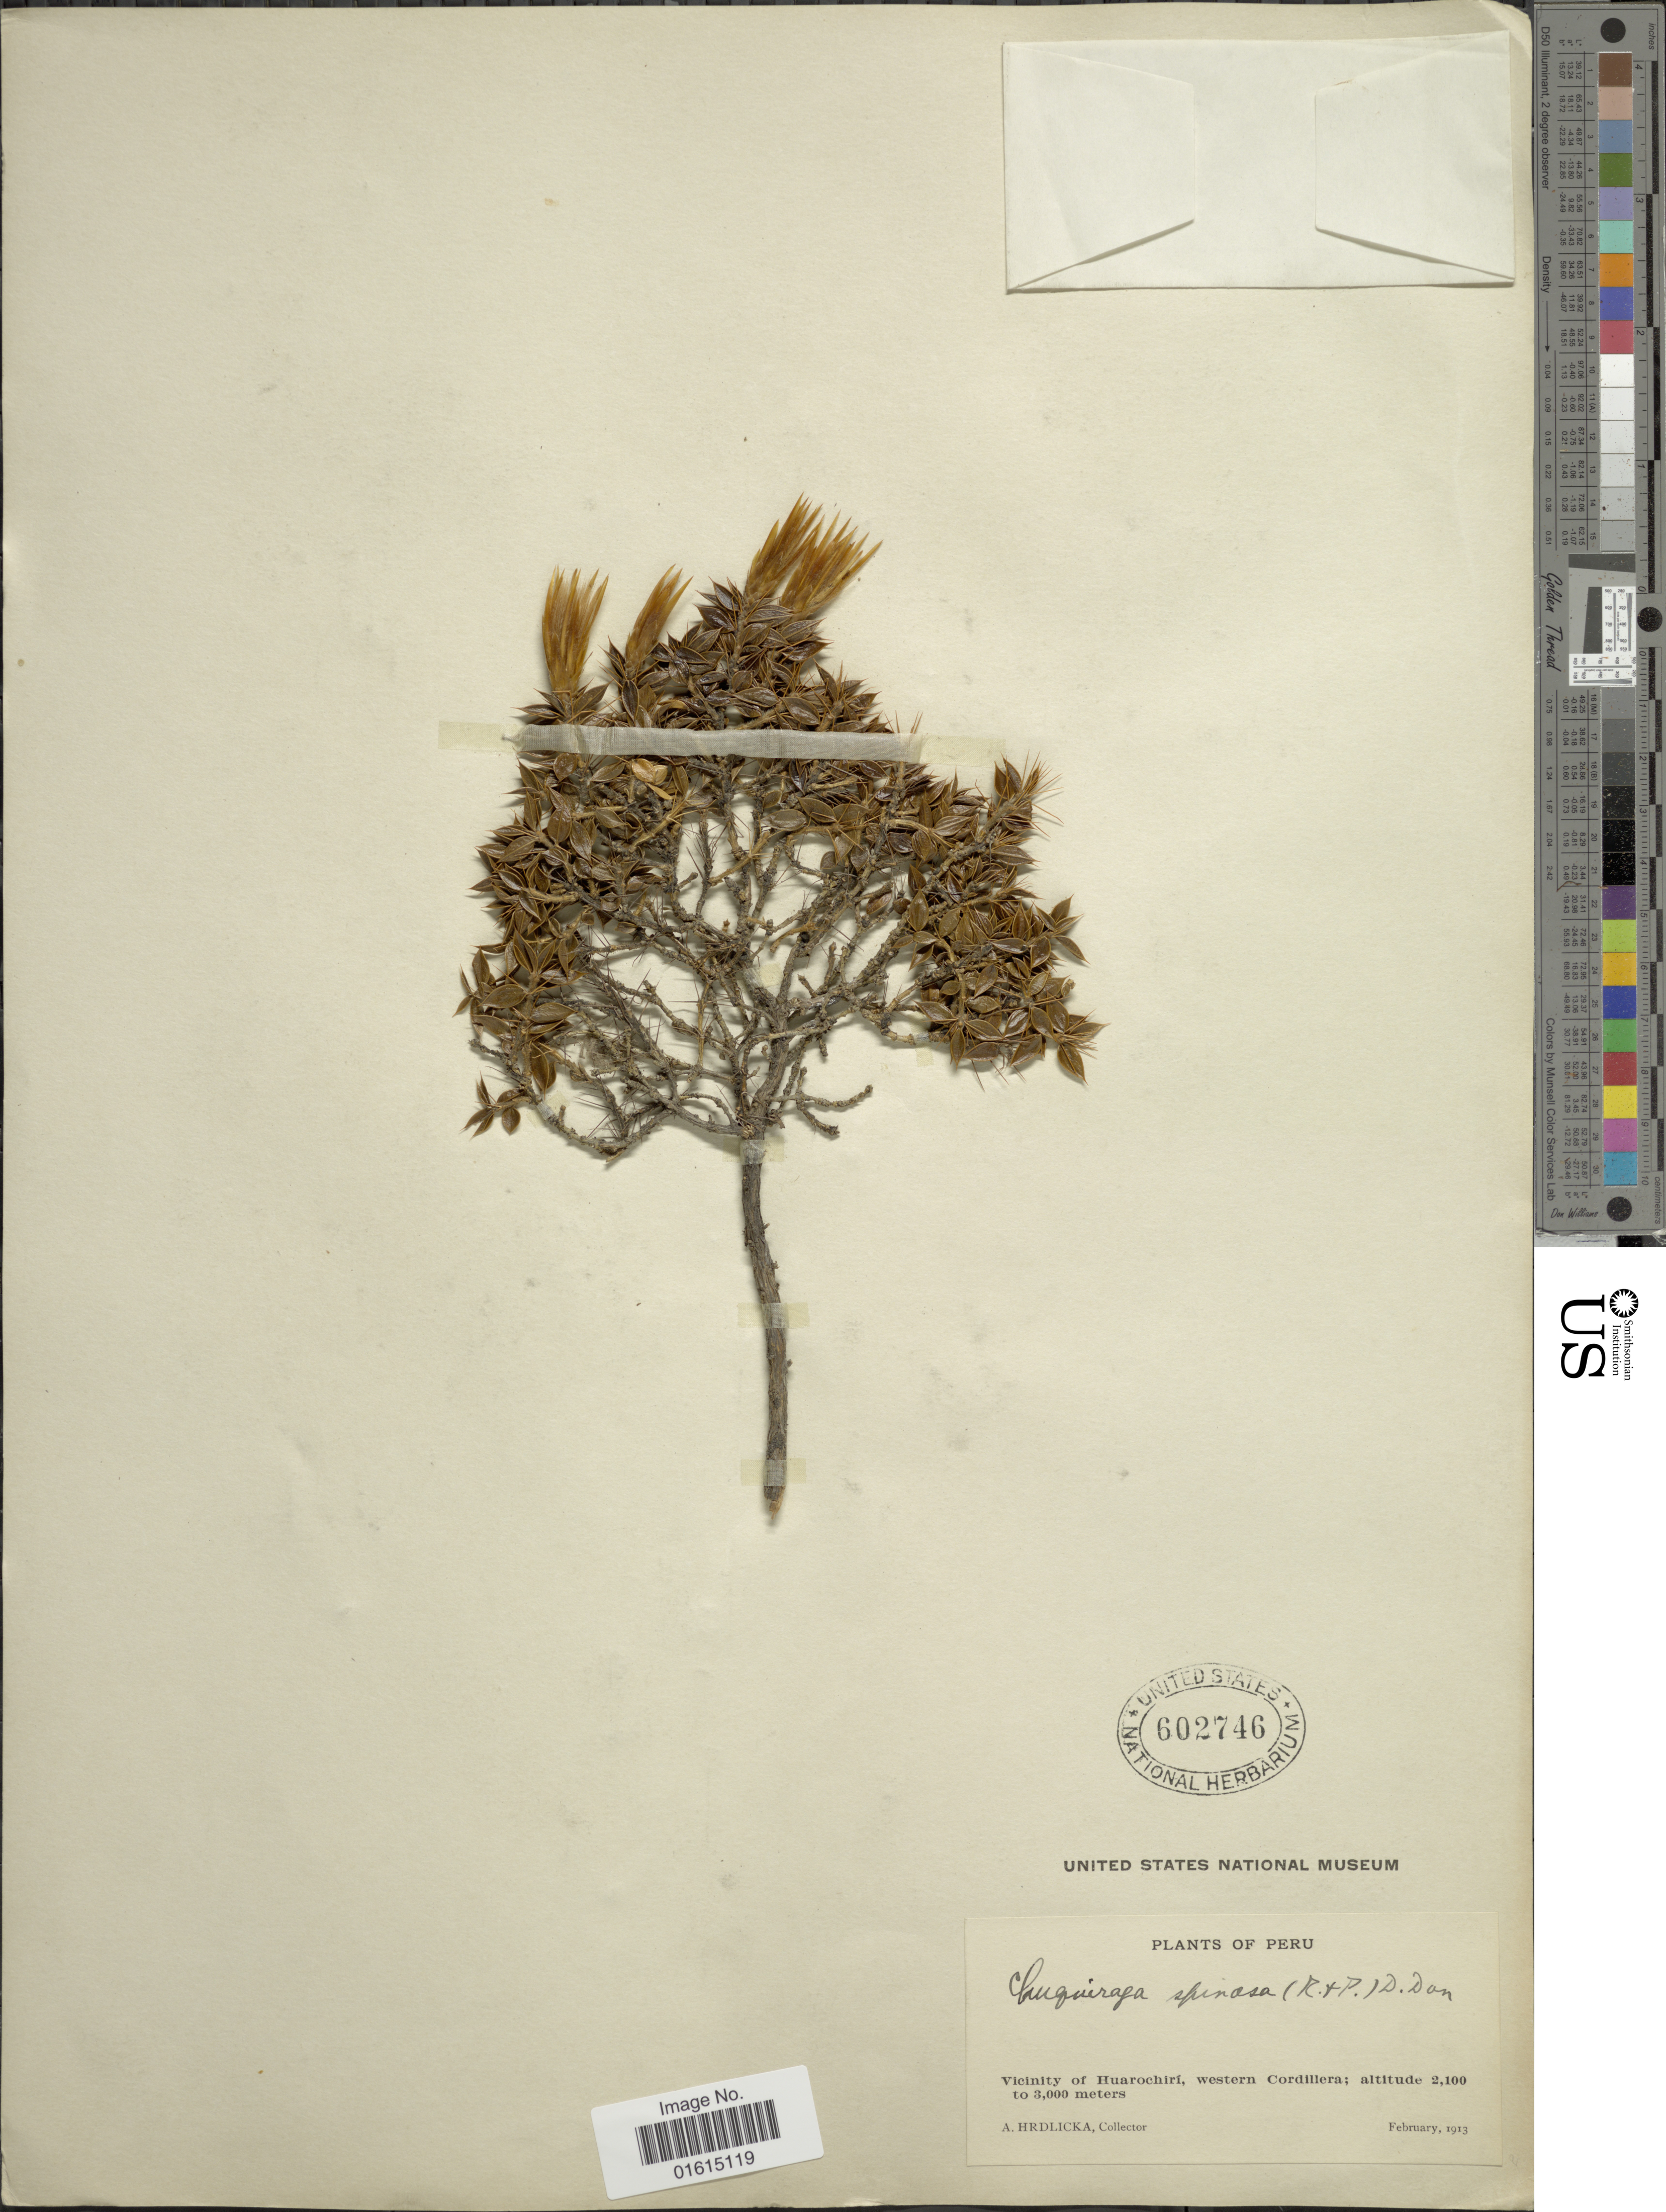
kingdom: Plantae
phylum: Tracheophyta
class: Magnoliopsida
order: Asterales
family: Asteraceae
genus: Chuquiraga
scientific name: Chuquiraga spinosa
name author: Less.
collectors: A. Hrdlicka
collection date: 1913-02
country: Peru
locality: Vicinity of Huarochiri, western Cordillera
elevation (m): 2100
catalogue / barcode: US 602746